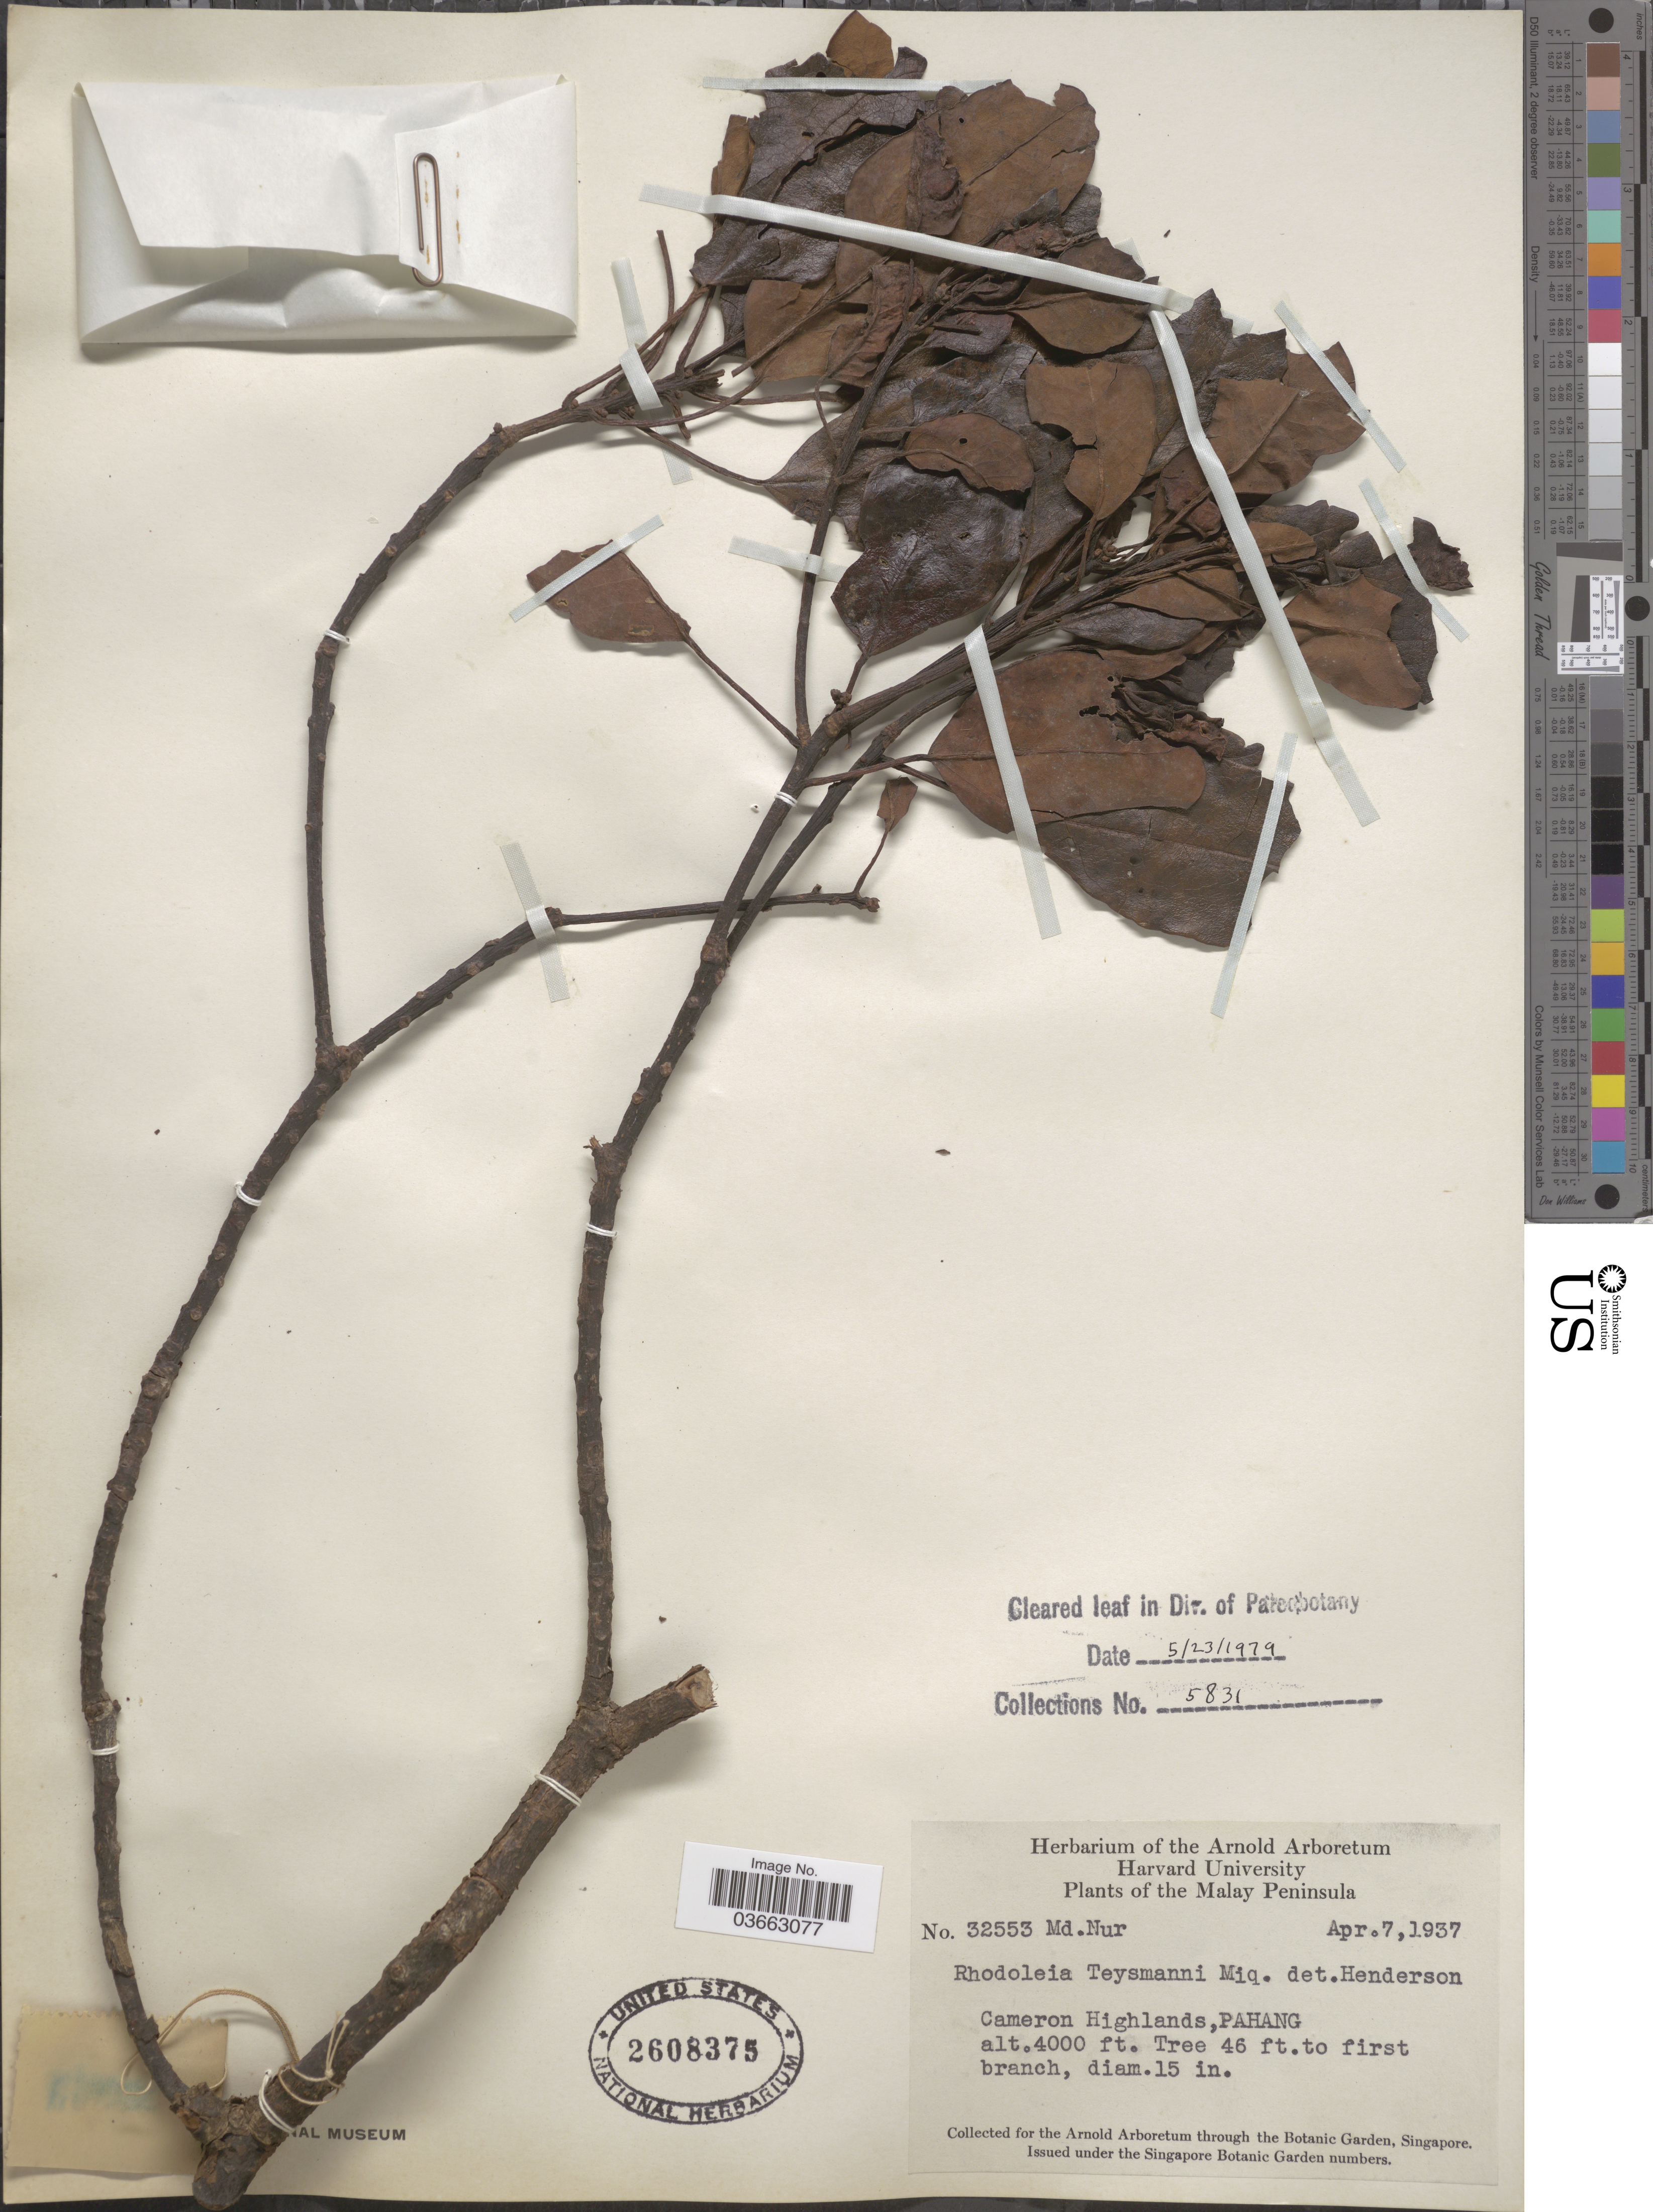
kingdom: Plantae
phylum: Tracheophyta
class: Magnoliopsida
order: Saxifragales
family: Hamamelidaceae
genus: Rhodoleia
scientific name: Rhodoleia teysmanni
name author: Miq.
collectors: M. Nur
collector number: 32553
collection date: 1937-04-07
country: Malaysia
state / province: Pahang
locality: The Malay Peninsula. Cameron Highlands.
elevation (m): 1219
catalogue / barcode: US 2608375